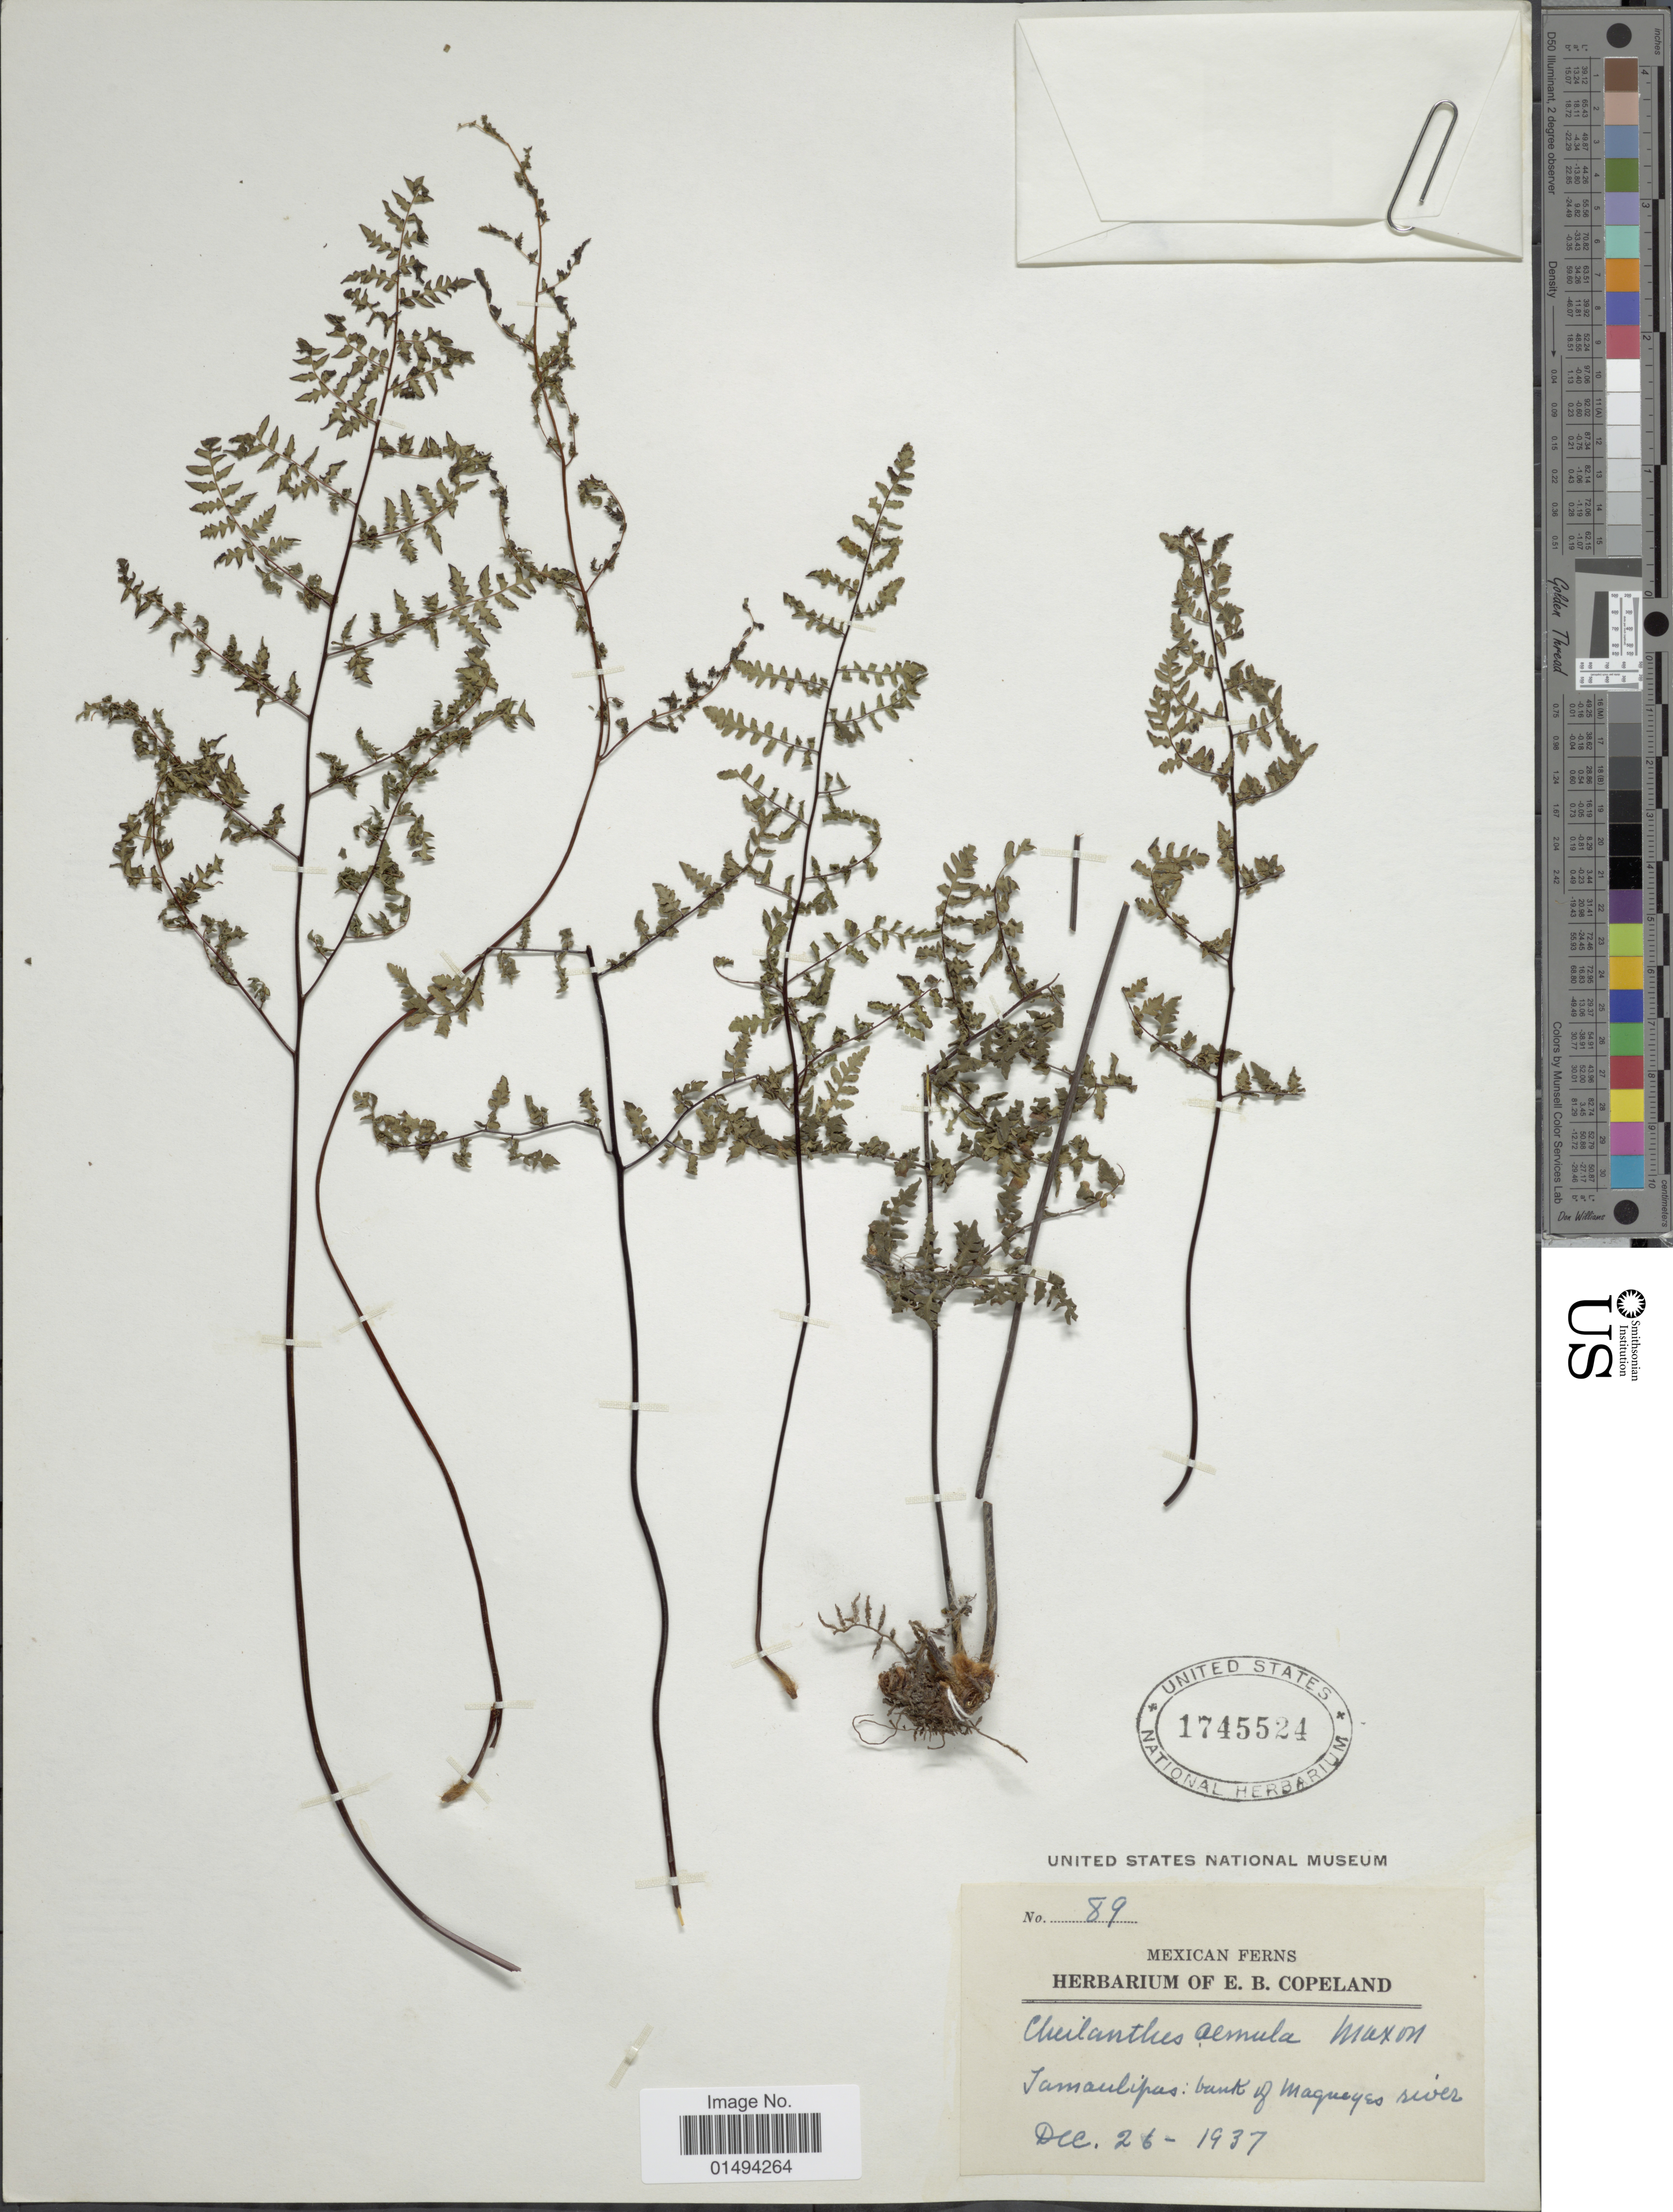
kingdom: Plantae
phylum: Tracheophyta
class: Polypodiopsida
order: Polypodiales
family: Pteridaceae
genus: Myriopteris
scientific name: Myriopteris aemula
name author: (Maxon) Grusz & Windham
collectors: ex herb. E. B. Copeland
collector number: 89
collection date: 1937-12-26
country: Mexico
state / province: Tamaulipas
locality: Tamaulipas: bank of Magueyes river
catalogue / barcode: US 1745524